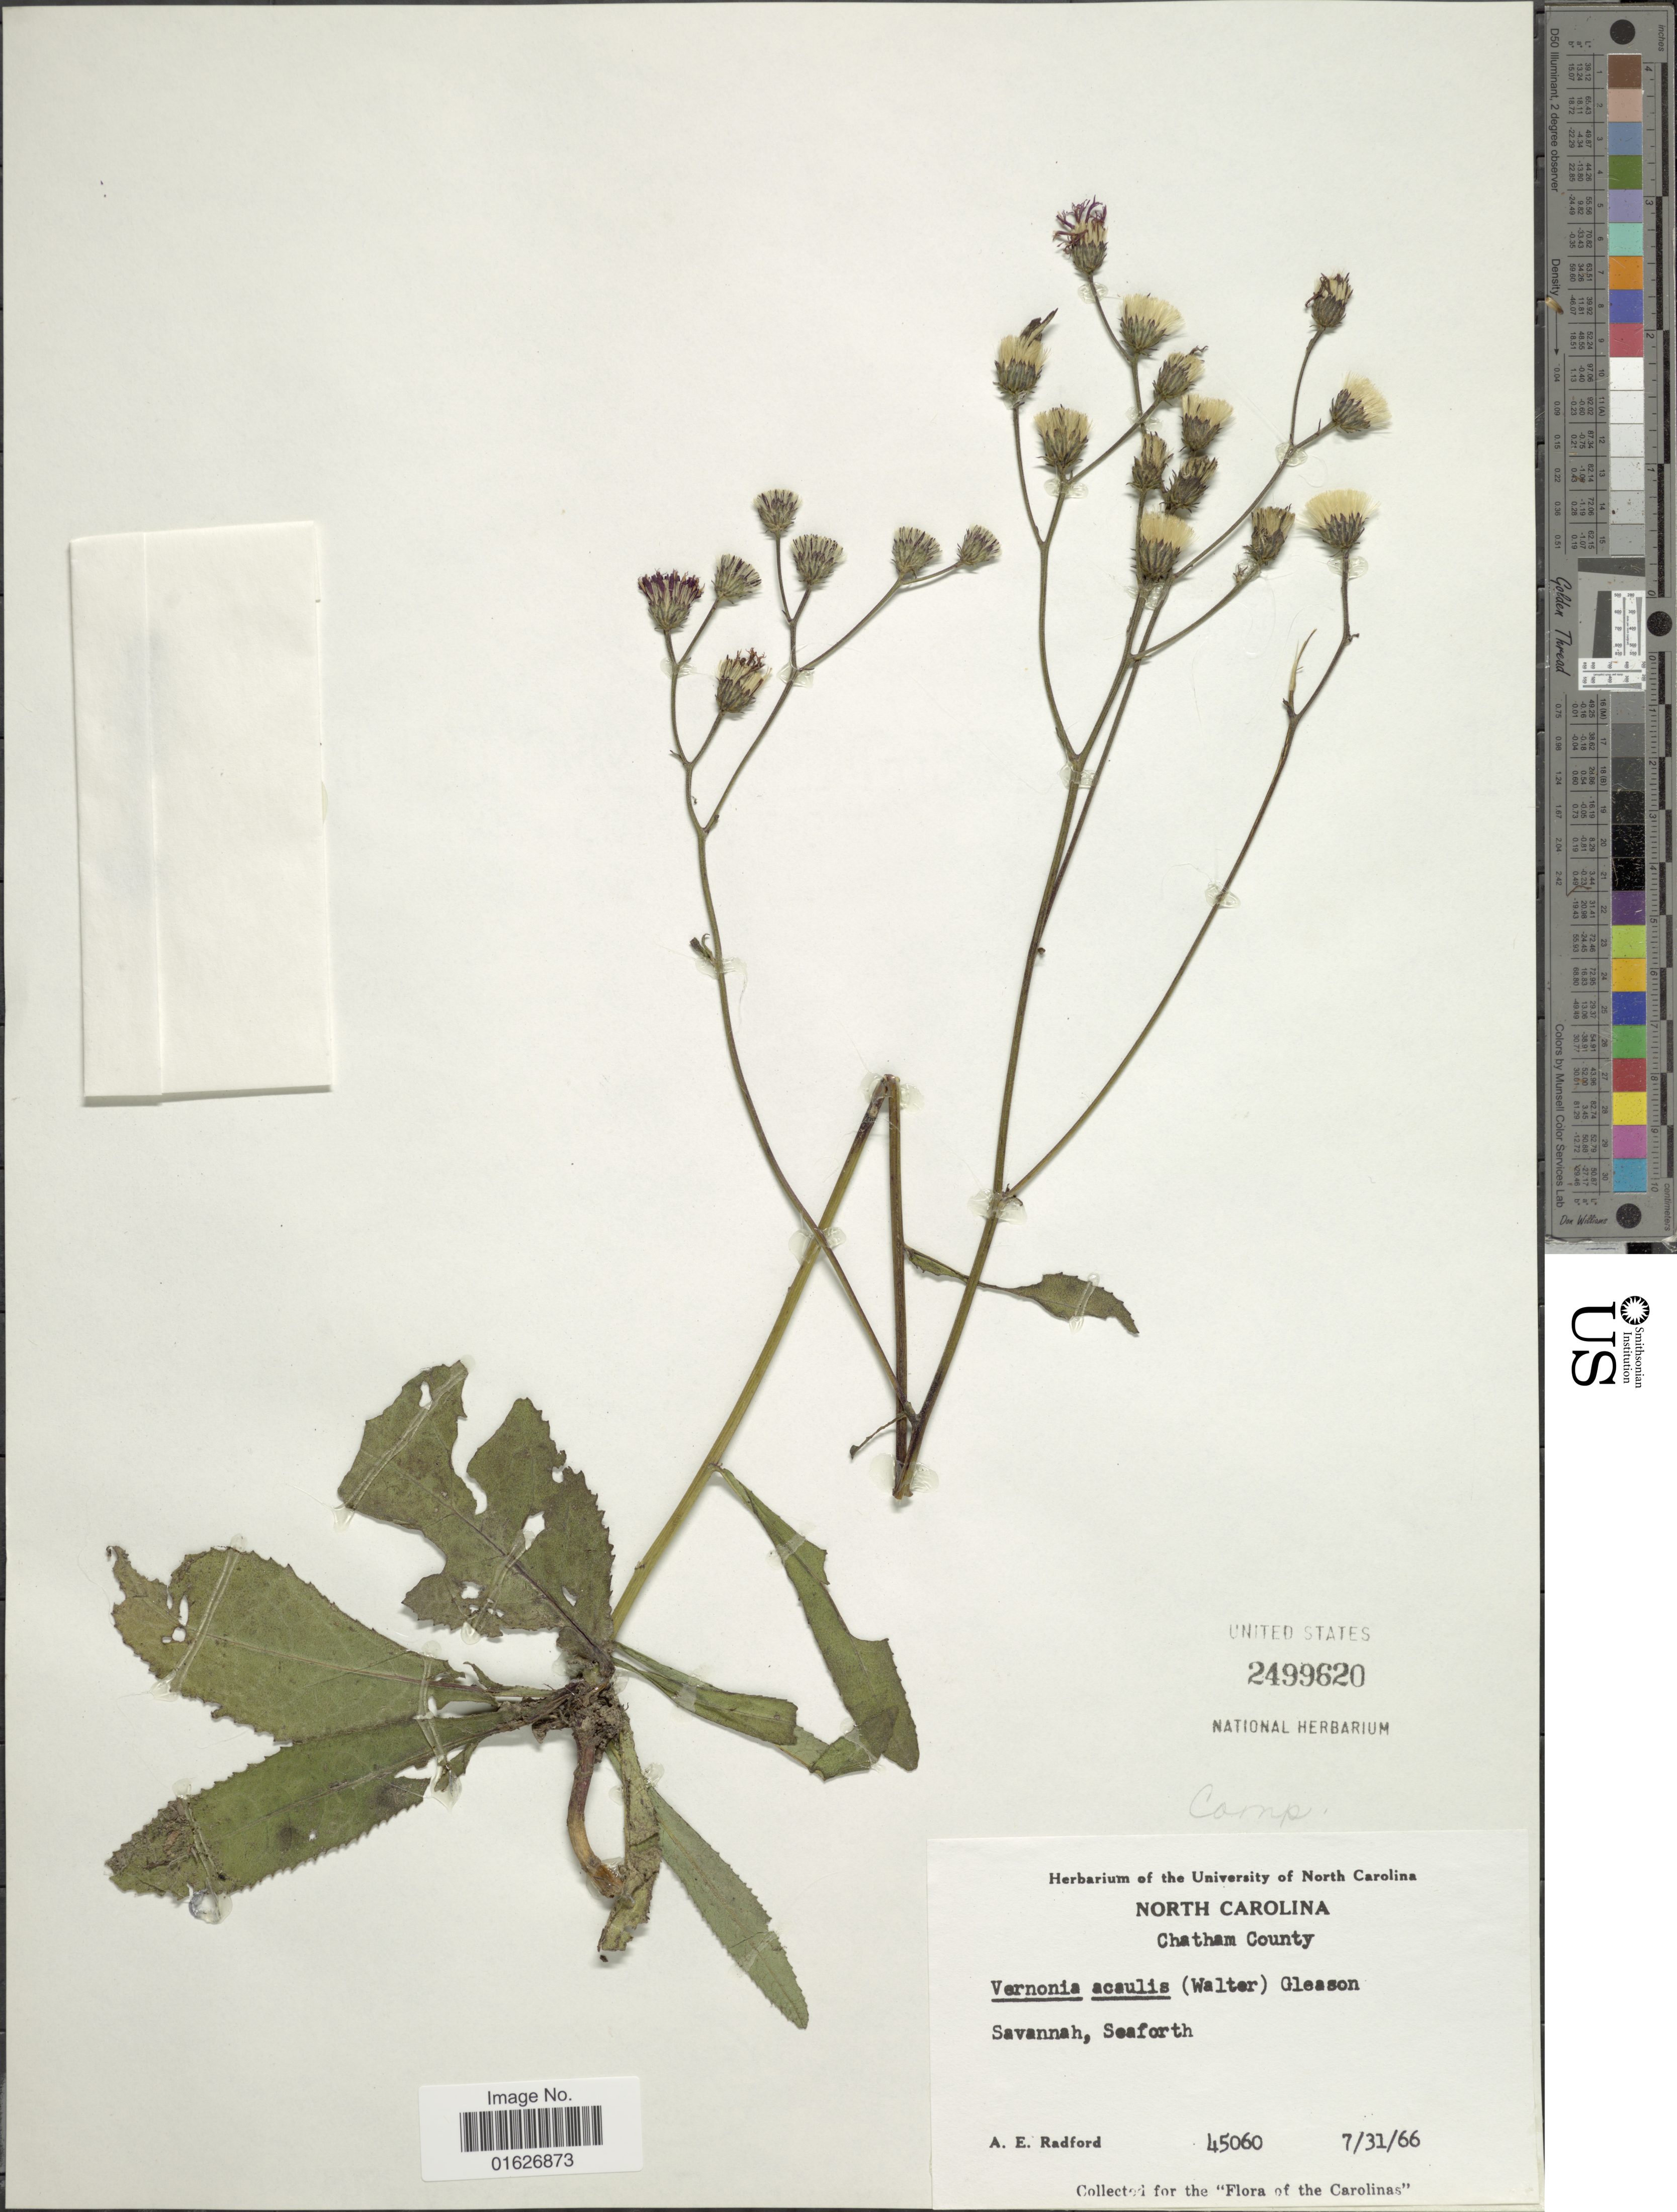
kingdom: Plantae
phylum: Tracheophyta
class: Magnoliopsida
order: Asterales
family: Asteraceae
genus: Vernonia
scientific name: Vernonia acaulis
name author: (Walter) Gleason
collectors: A. E. Radford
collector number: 45060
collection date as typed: Transcribed d/m/y: 31/7/66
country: United States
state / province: North Carolina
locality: Chatham County, Savannah, Seaforth.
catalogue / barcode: US 2499620